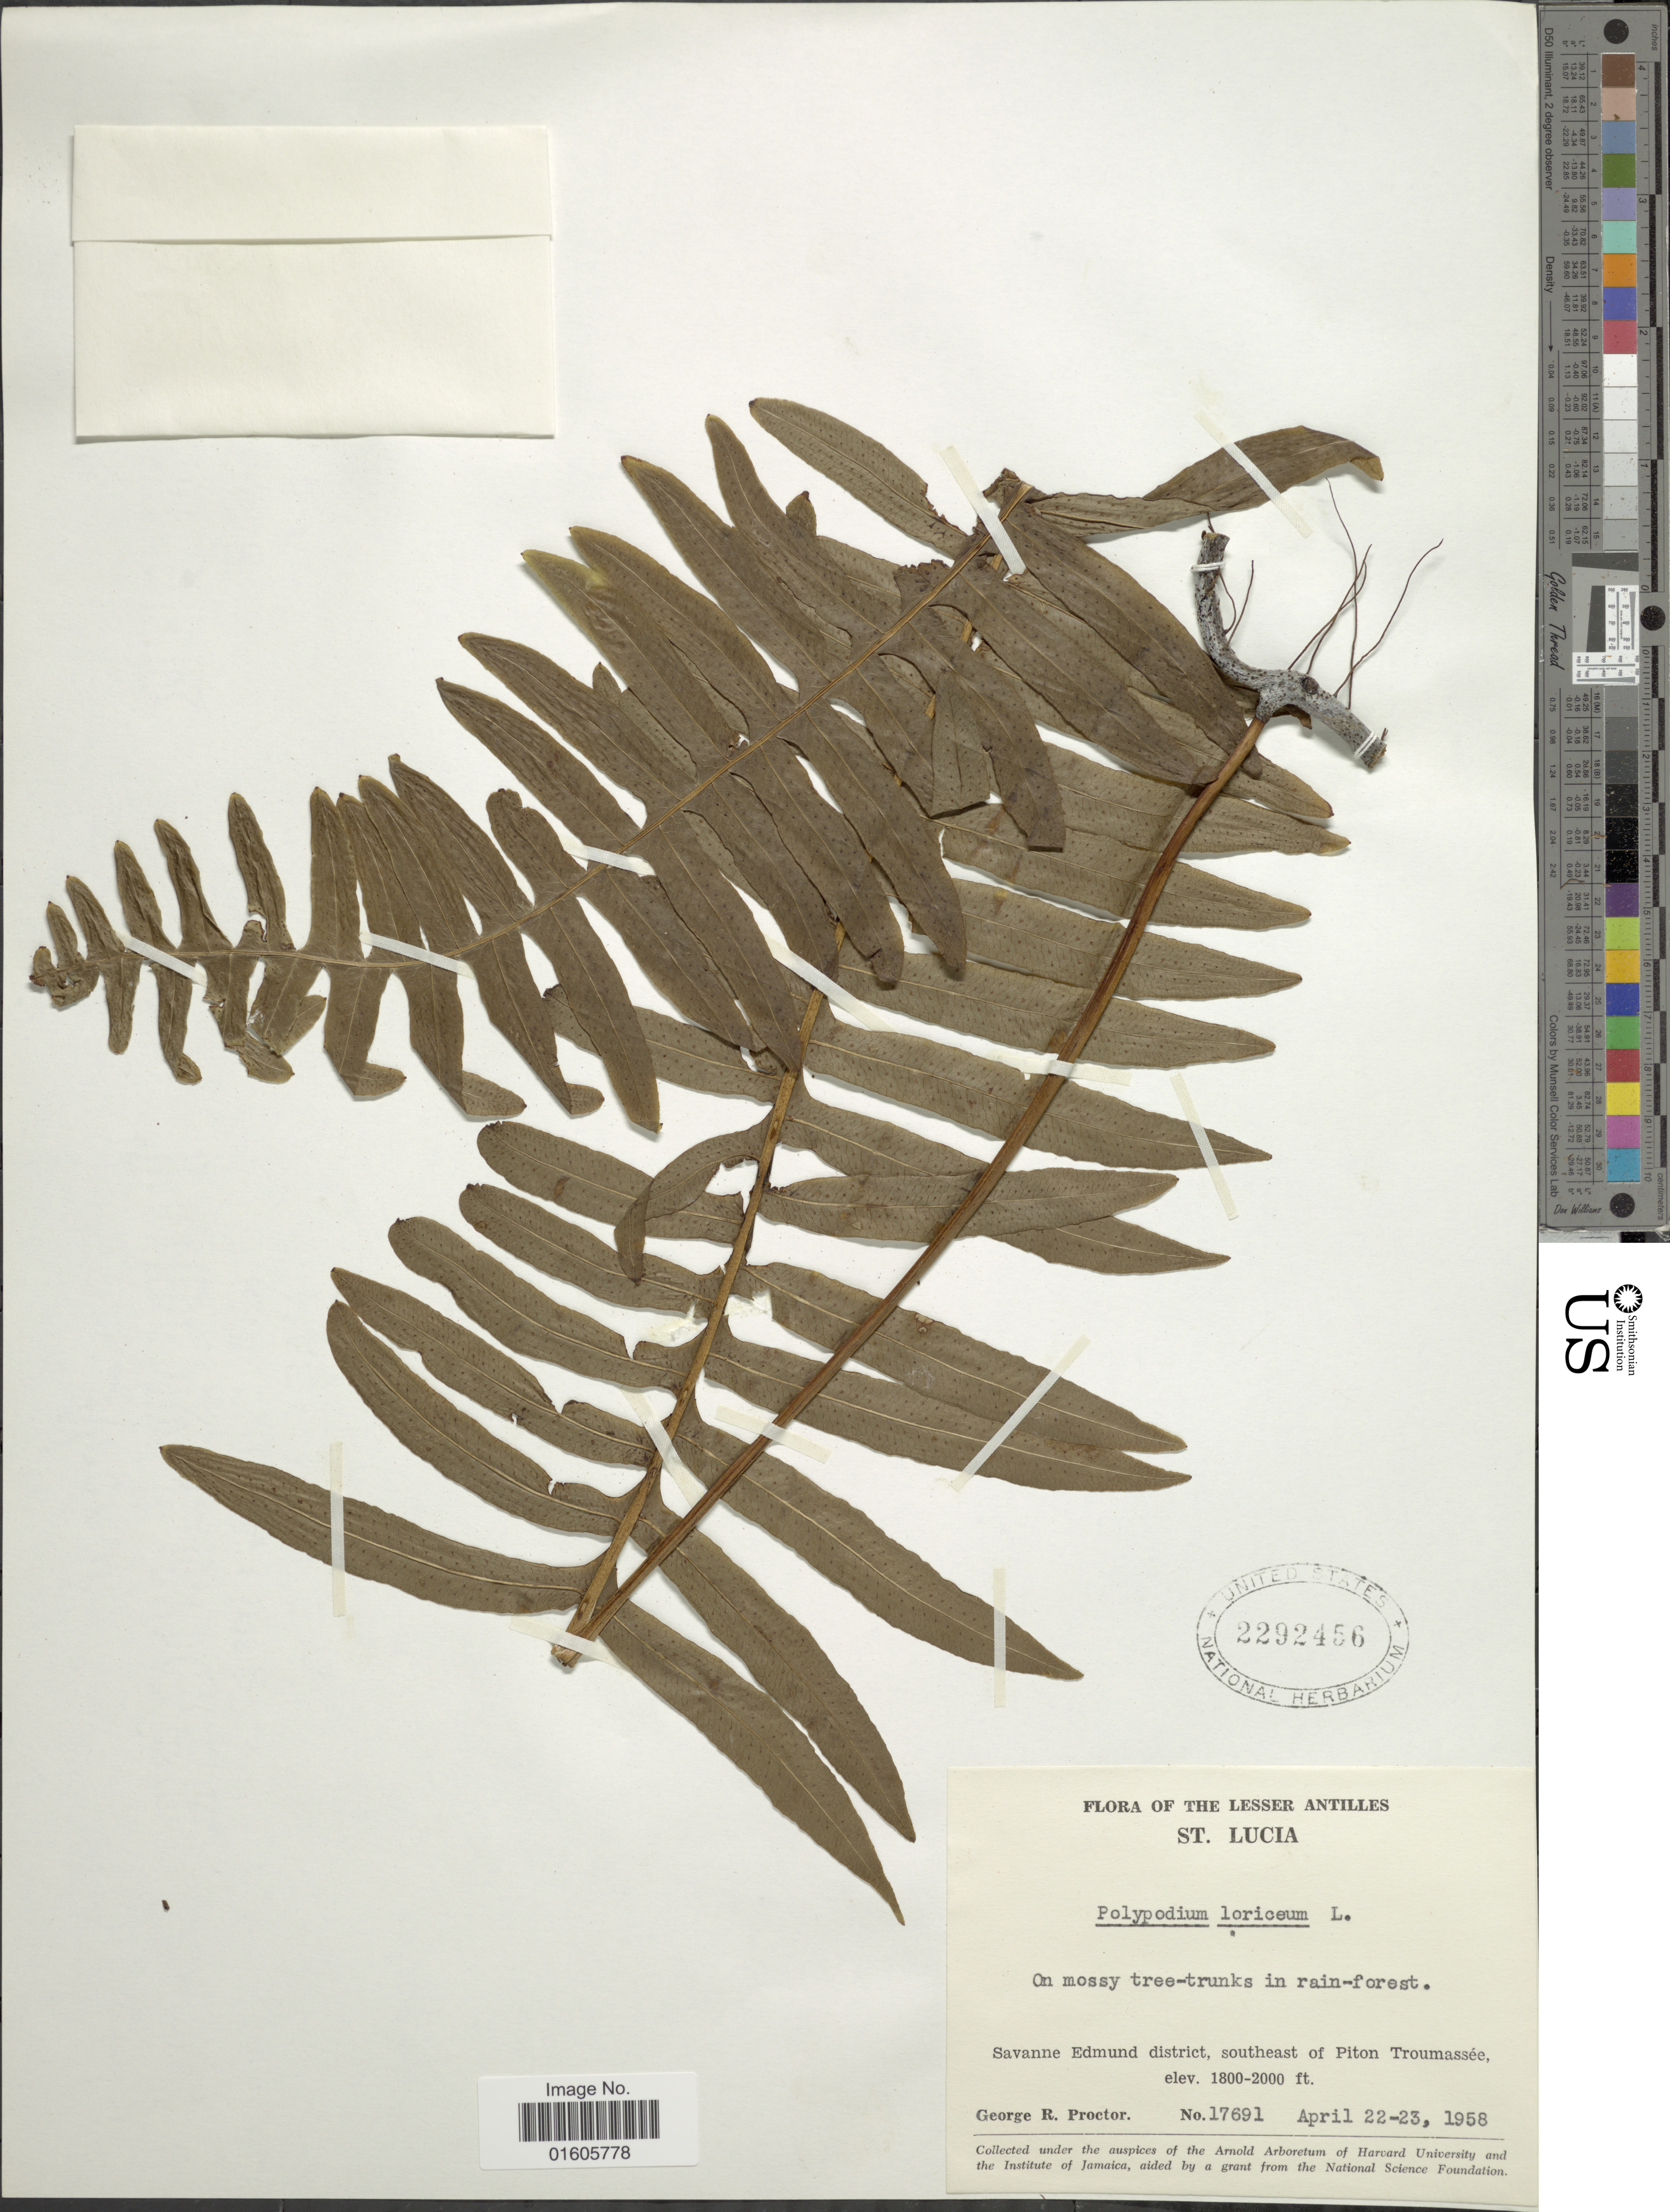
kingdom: Plantae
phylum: Tracheophyta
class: Polypodiopsida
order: Polypodiales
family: Polypodiaceae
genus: Serpocaulon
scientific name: Serpocaulon loriceum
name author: (L.) A.R. Sm.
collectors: G. R. Proctor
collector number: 17691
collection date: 1958-04-22/1958-04-23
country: St. Lucia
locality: Lesser Antilles. St. Lucia. Savanne Edmund district, southeast of Piton Troumassée.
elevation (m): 549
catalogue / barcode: US 2292456